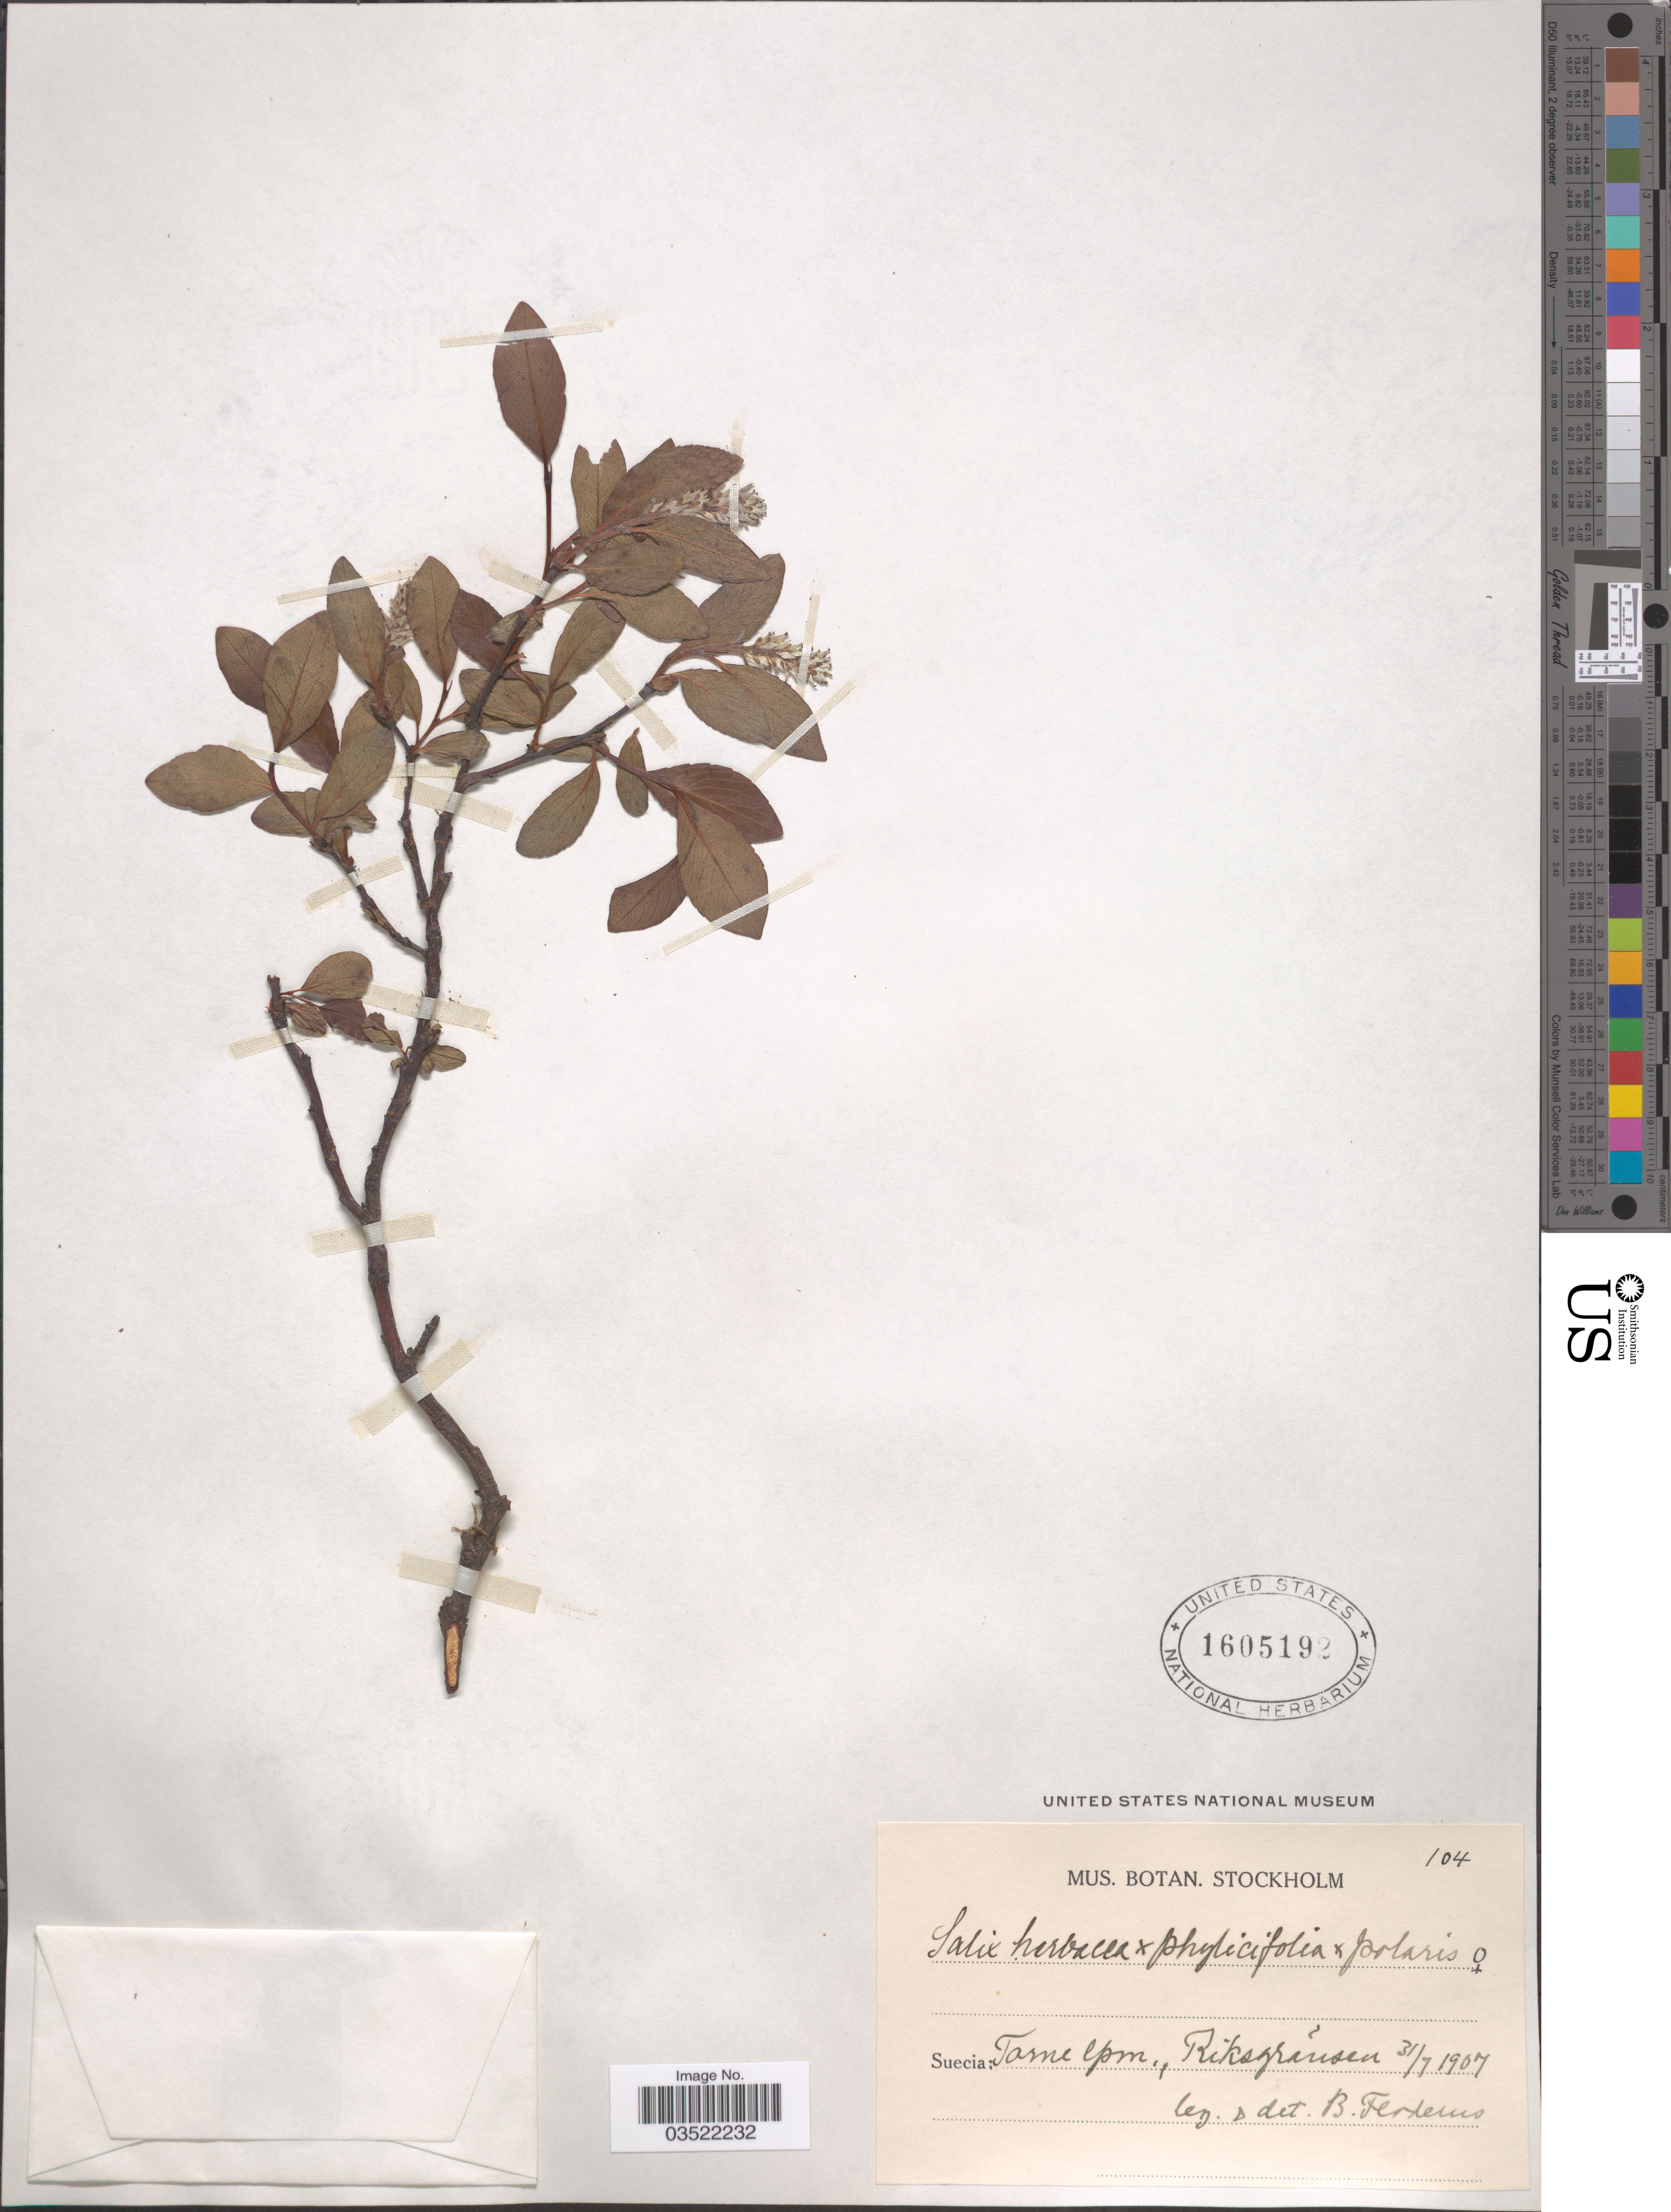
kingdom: Plantae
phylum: Tracheophyta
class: Magnoliopsida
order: Malpighiales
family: Salicaceae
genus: Salix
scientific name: Salix herbacea x S. phylicifolia L. x S. polaris Wahlenb.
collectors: B. G. O. Floderus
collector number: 104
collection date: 1907-07-31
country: Sweden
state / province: Stockholm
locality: Suecia: Torne lpm., Riksgrãnsen.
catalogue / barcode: US 1605192